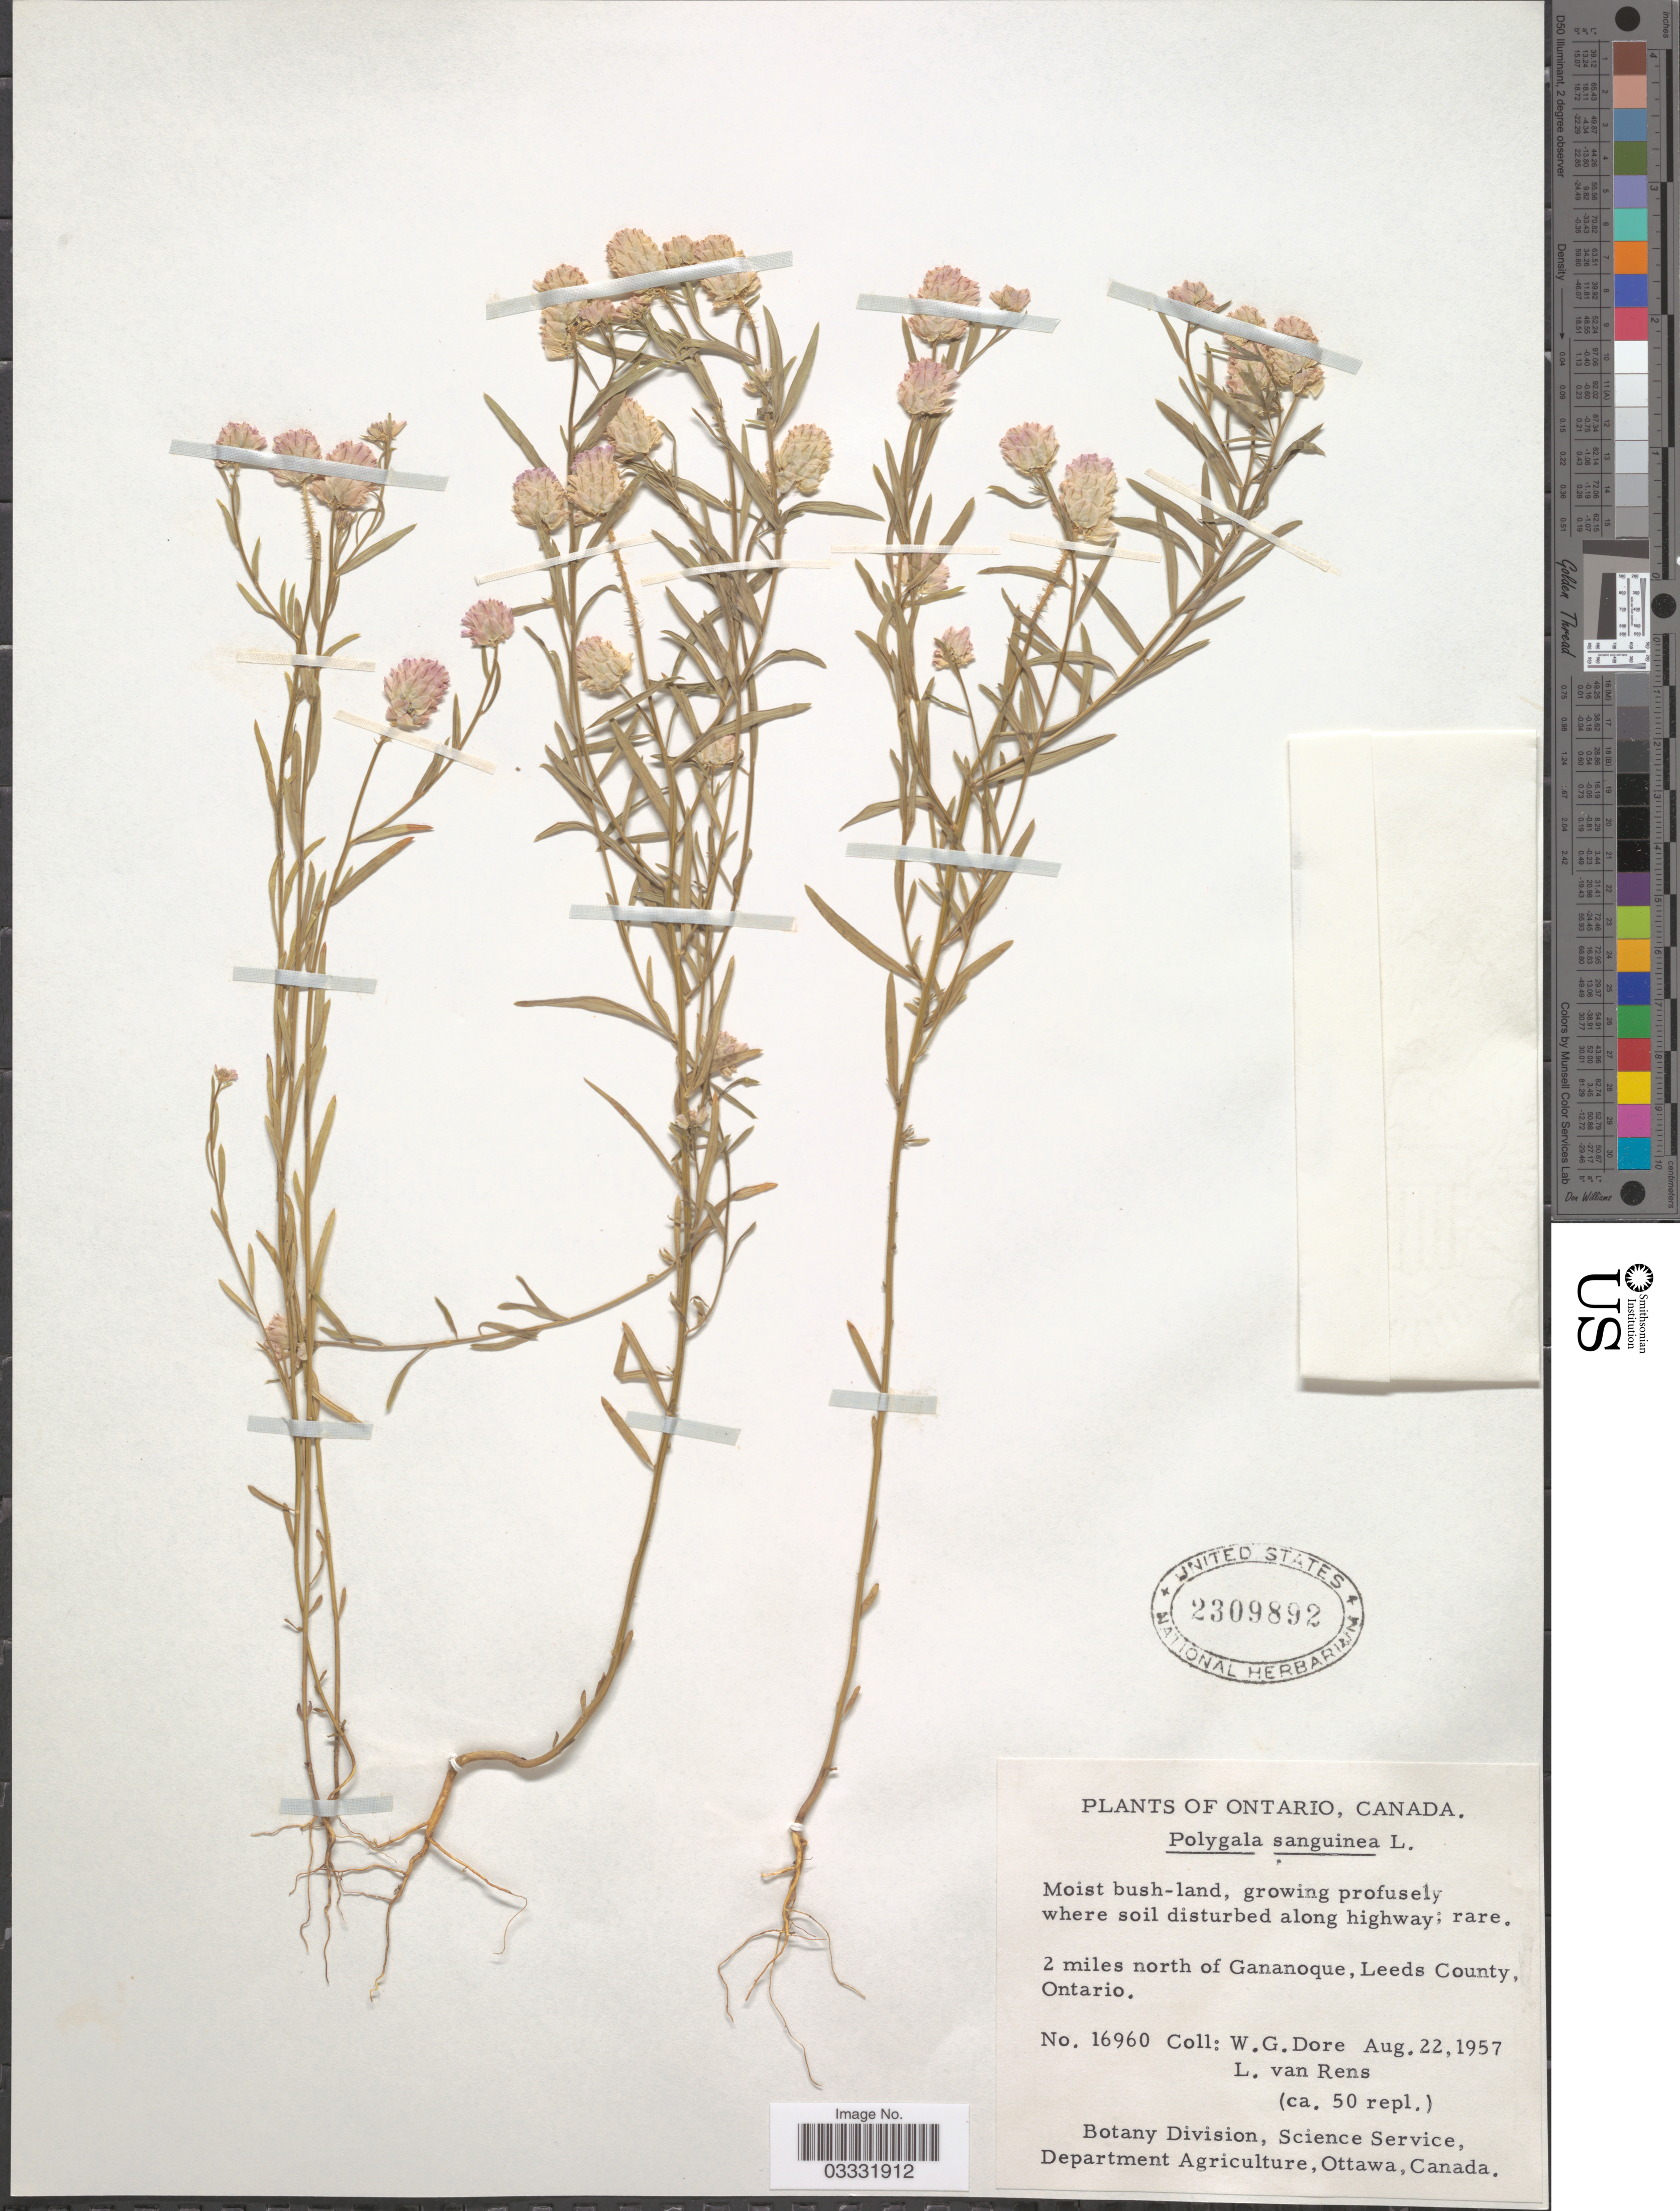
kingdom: Plantae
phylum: Tracheophyta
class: Magnoliopsida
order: Fabales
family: Polygalaceae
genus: Polygala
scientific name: Polygala sanguinea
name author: L.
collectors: W. Dore & L. Rens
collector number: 16960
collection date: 1957-08-22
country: Canada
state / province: Ontario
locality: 2 miles north of Gananoque, Leeds County.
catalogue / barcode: US 2309892